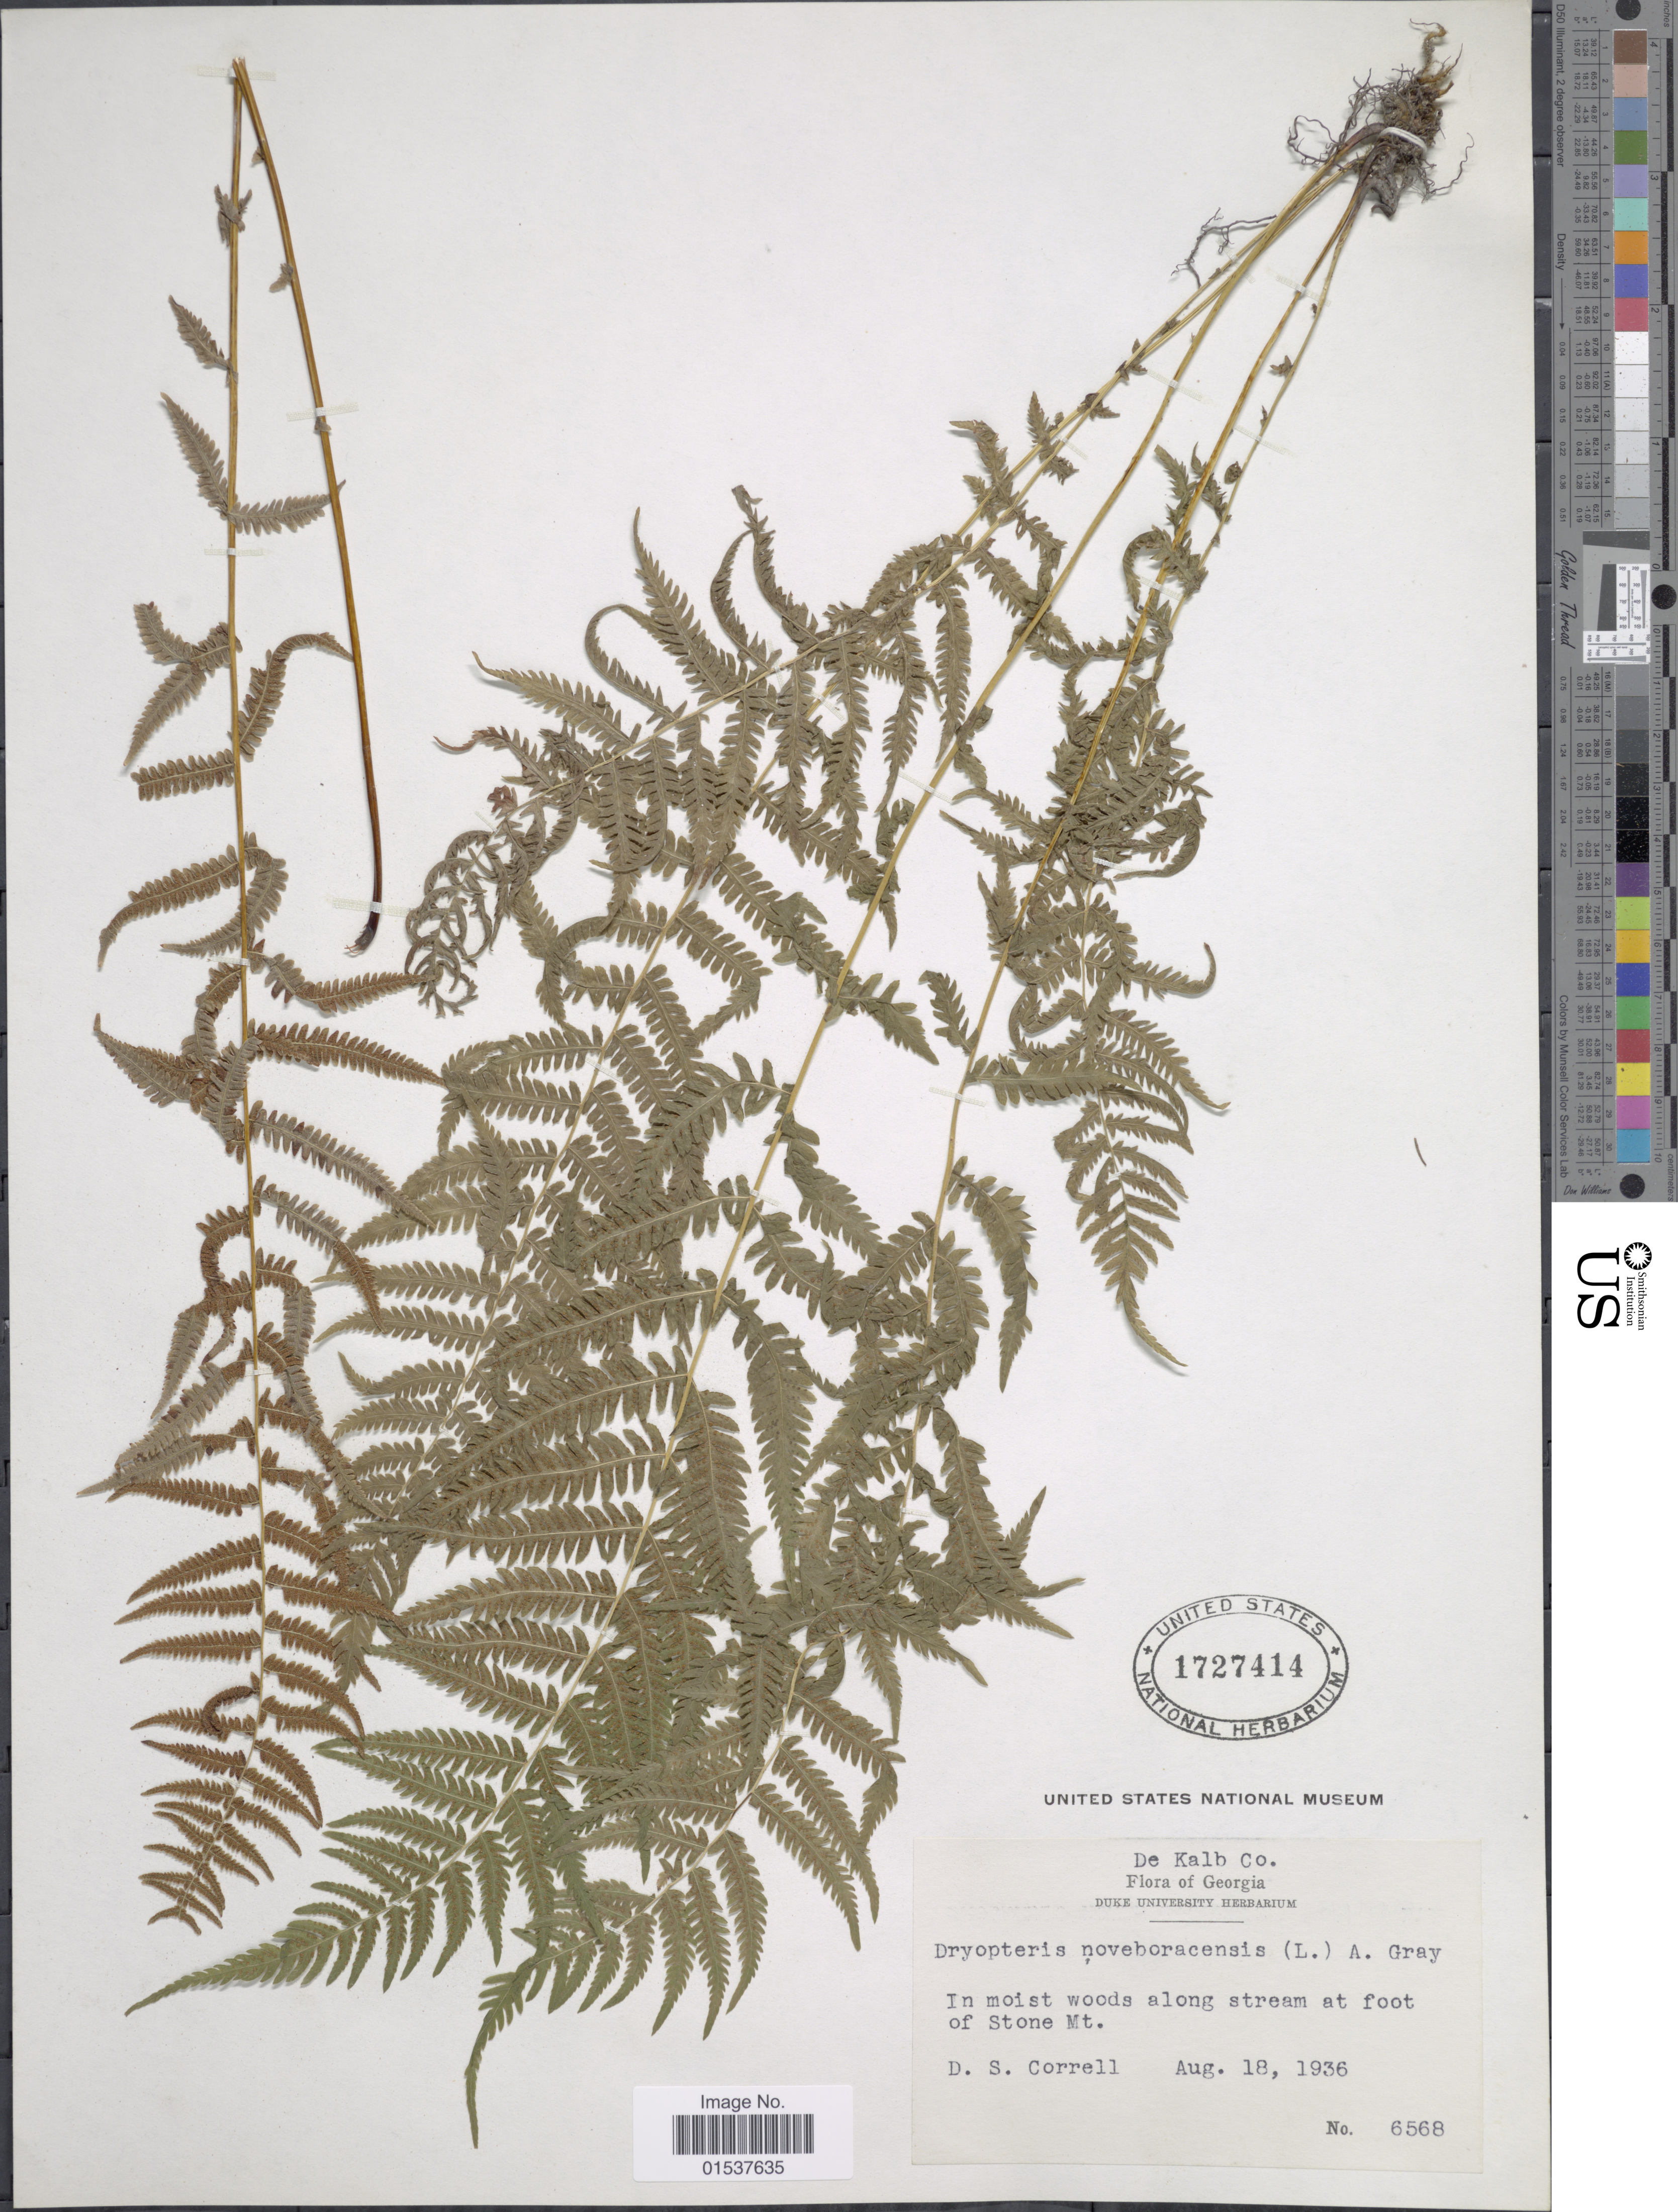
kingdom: Plantae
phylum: Tracheophyta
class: Polypodiopsida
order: Polypodiales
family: Thelypteridaceae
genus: Parathelypteris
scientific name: Parathelypteris noveboracensis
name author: (L.) Ching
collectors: D. S. Correll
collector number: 6568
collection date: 1936-08-18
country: United States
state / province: Georgia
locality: De Kalb Co., at foot of Stone Mt.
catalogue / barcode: US 1727414